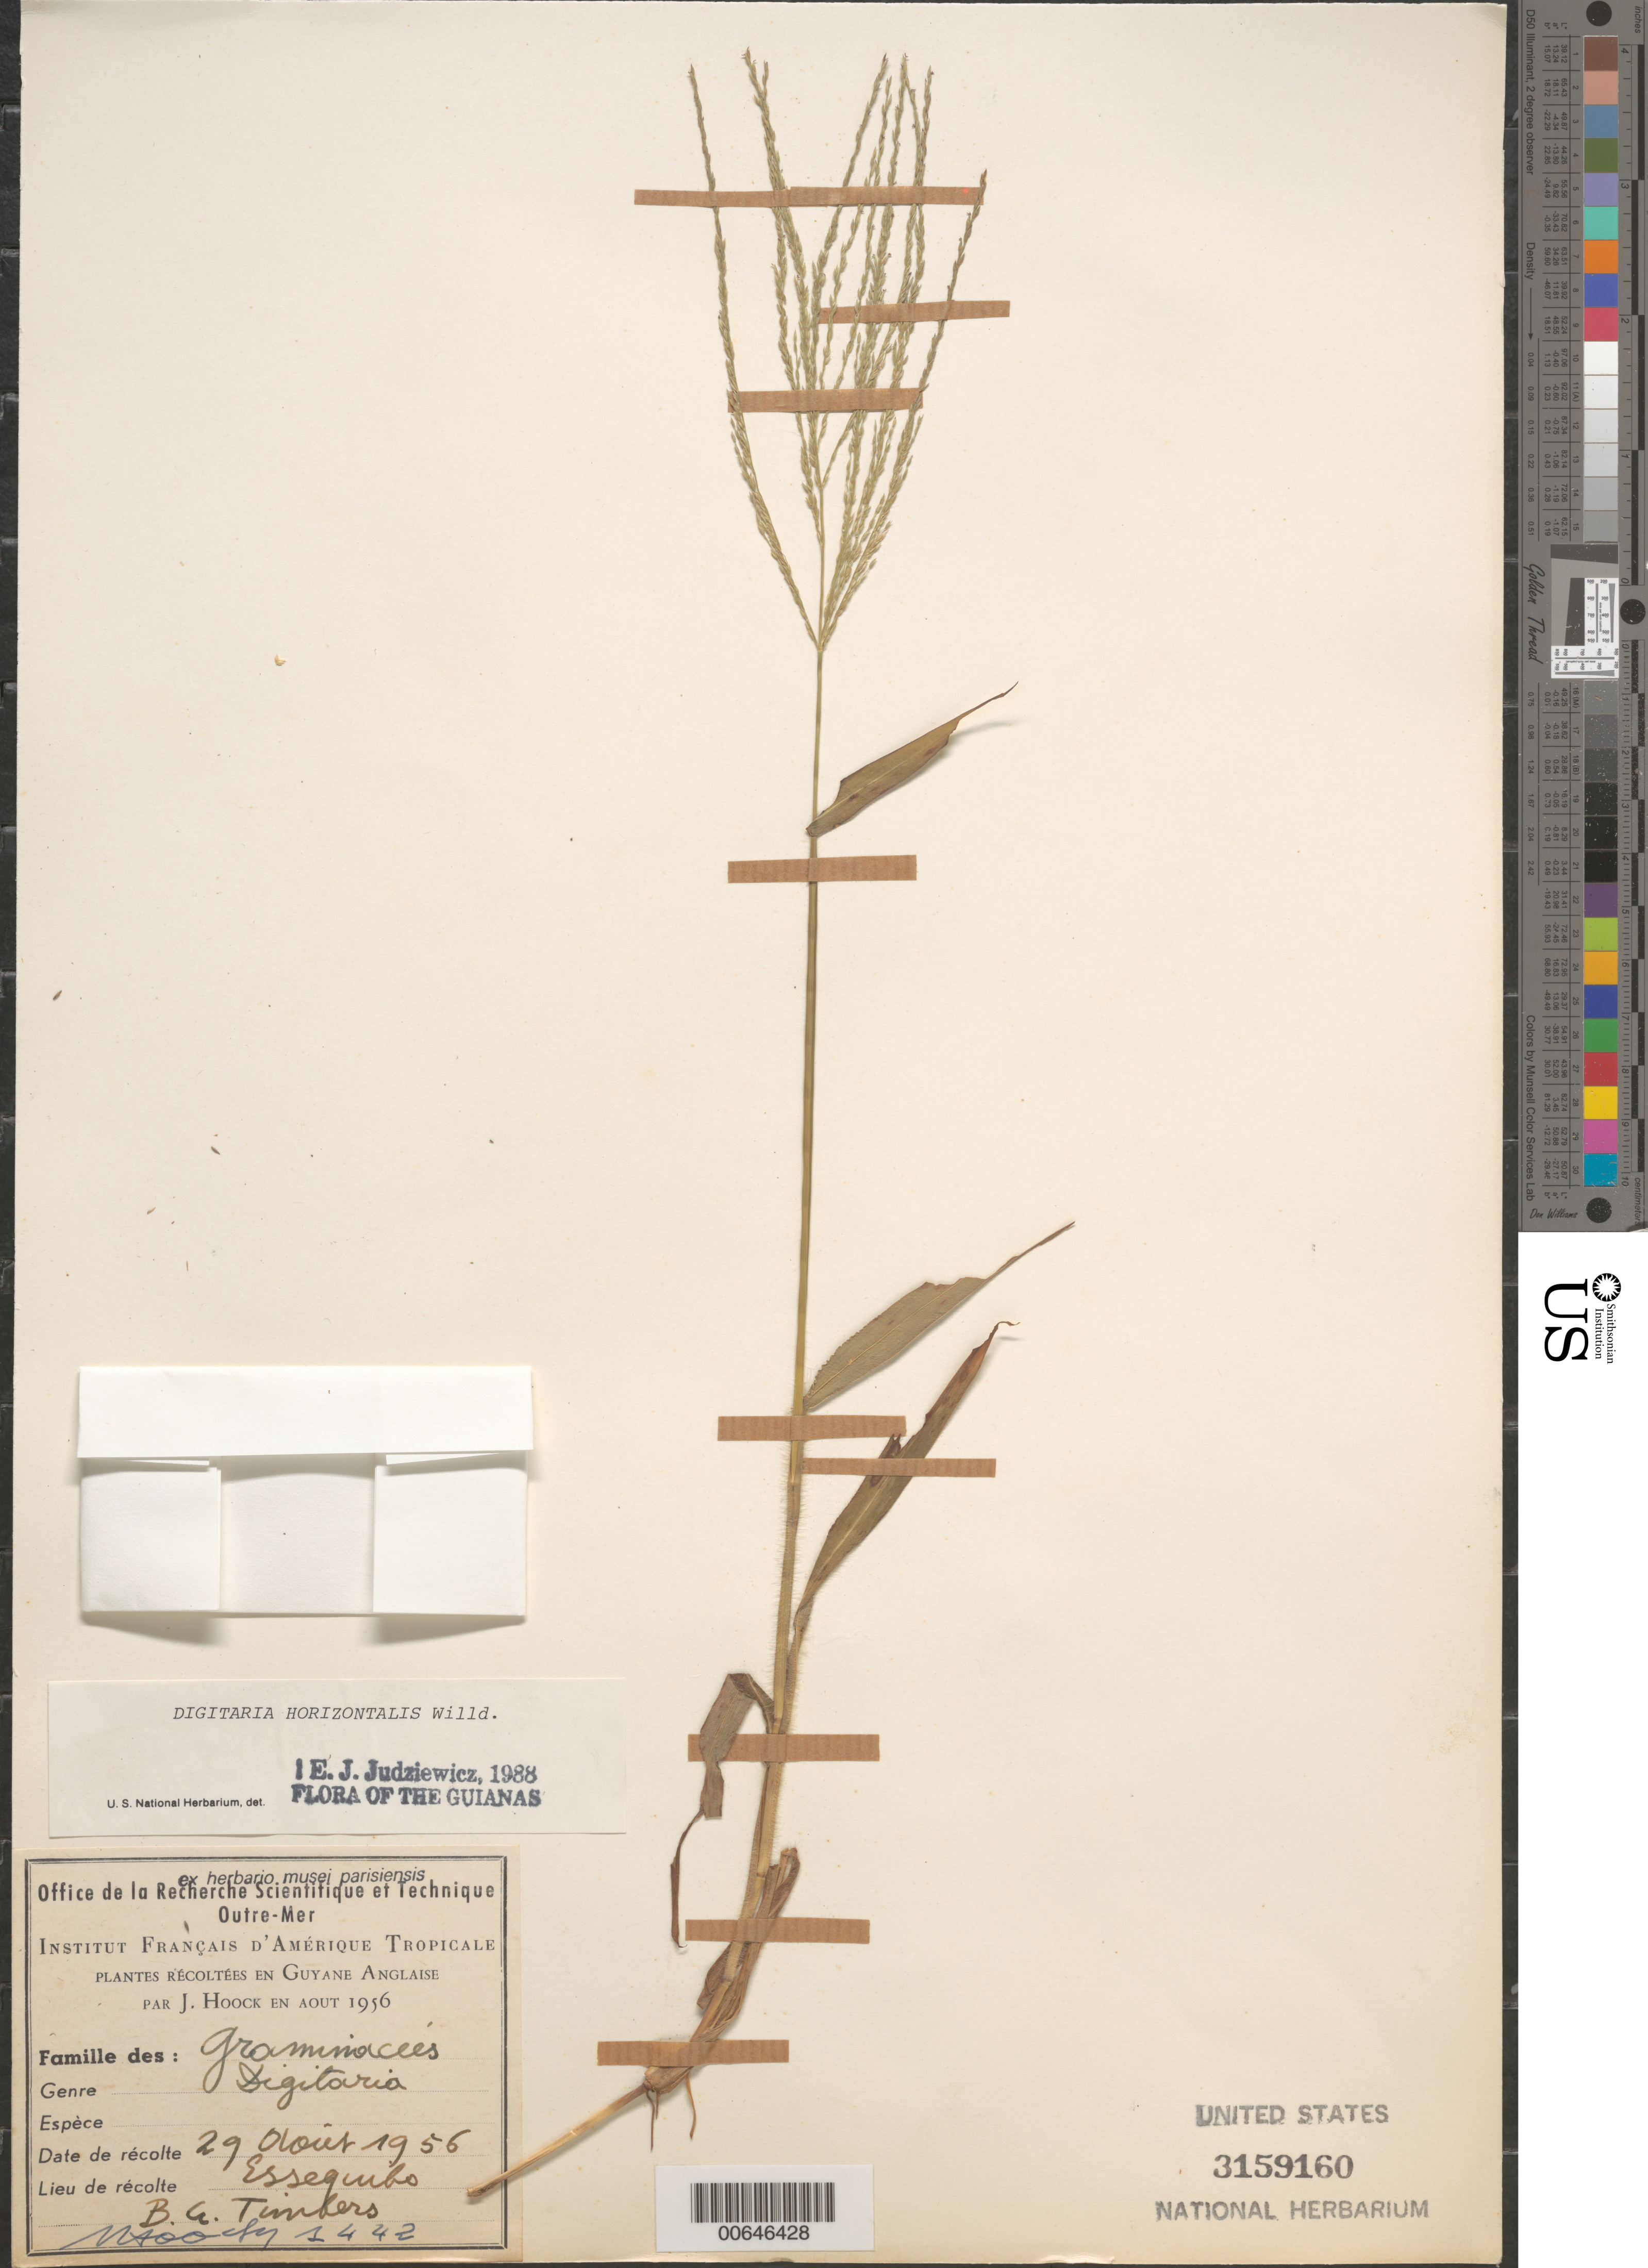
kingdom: Plantae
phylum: Tracheophyta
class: Liliopsida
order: Poales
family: Poaceae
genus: Digitaria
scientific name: Digitaria horizontalis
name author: Willd.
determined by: Judziewicz, E. J.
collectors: J. Hoock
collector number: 1442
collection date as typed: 29-Aug-56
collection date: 1956-08-29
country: Guyana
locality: Essequibo, B.G. Timbers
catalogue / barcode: US 3159160